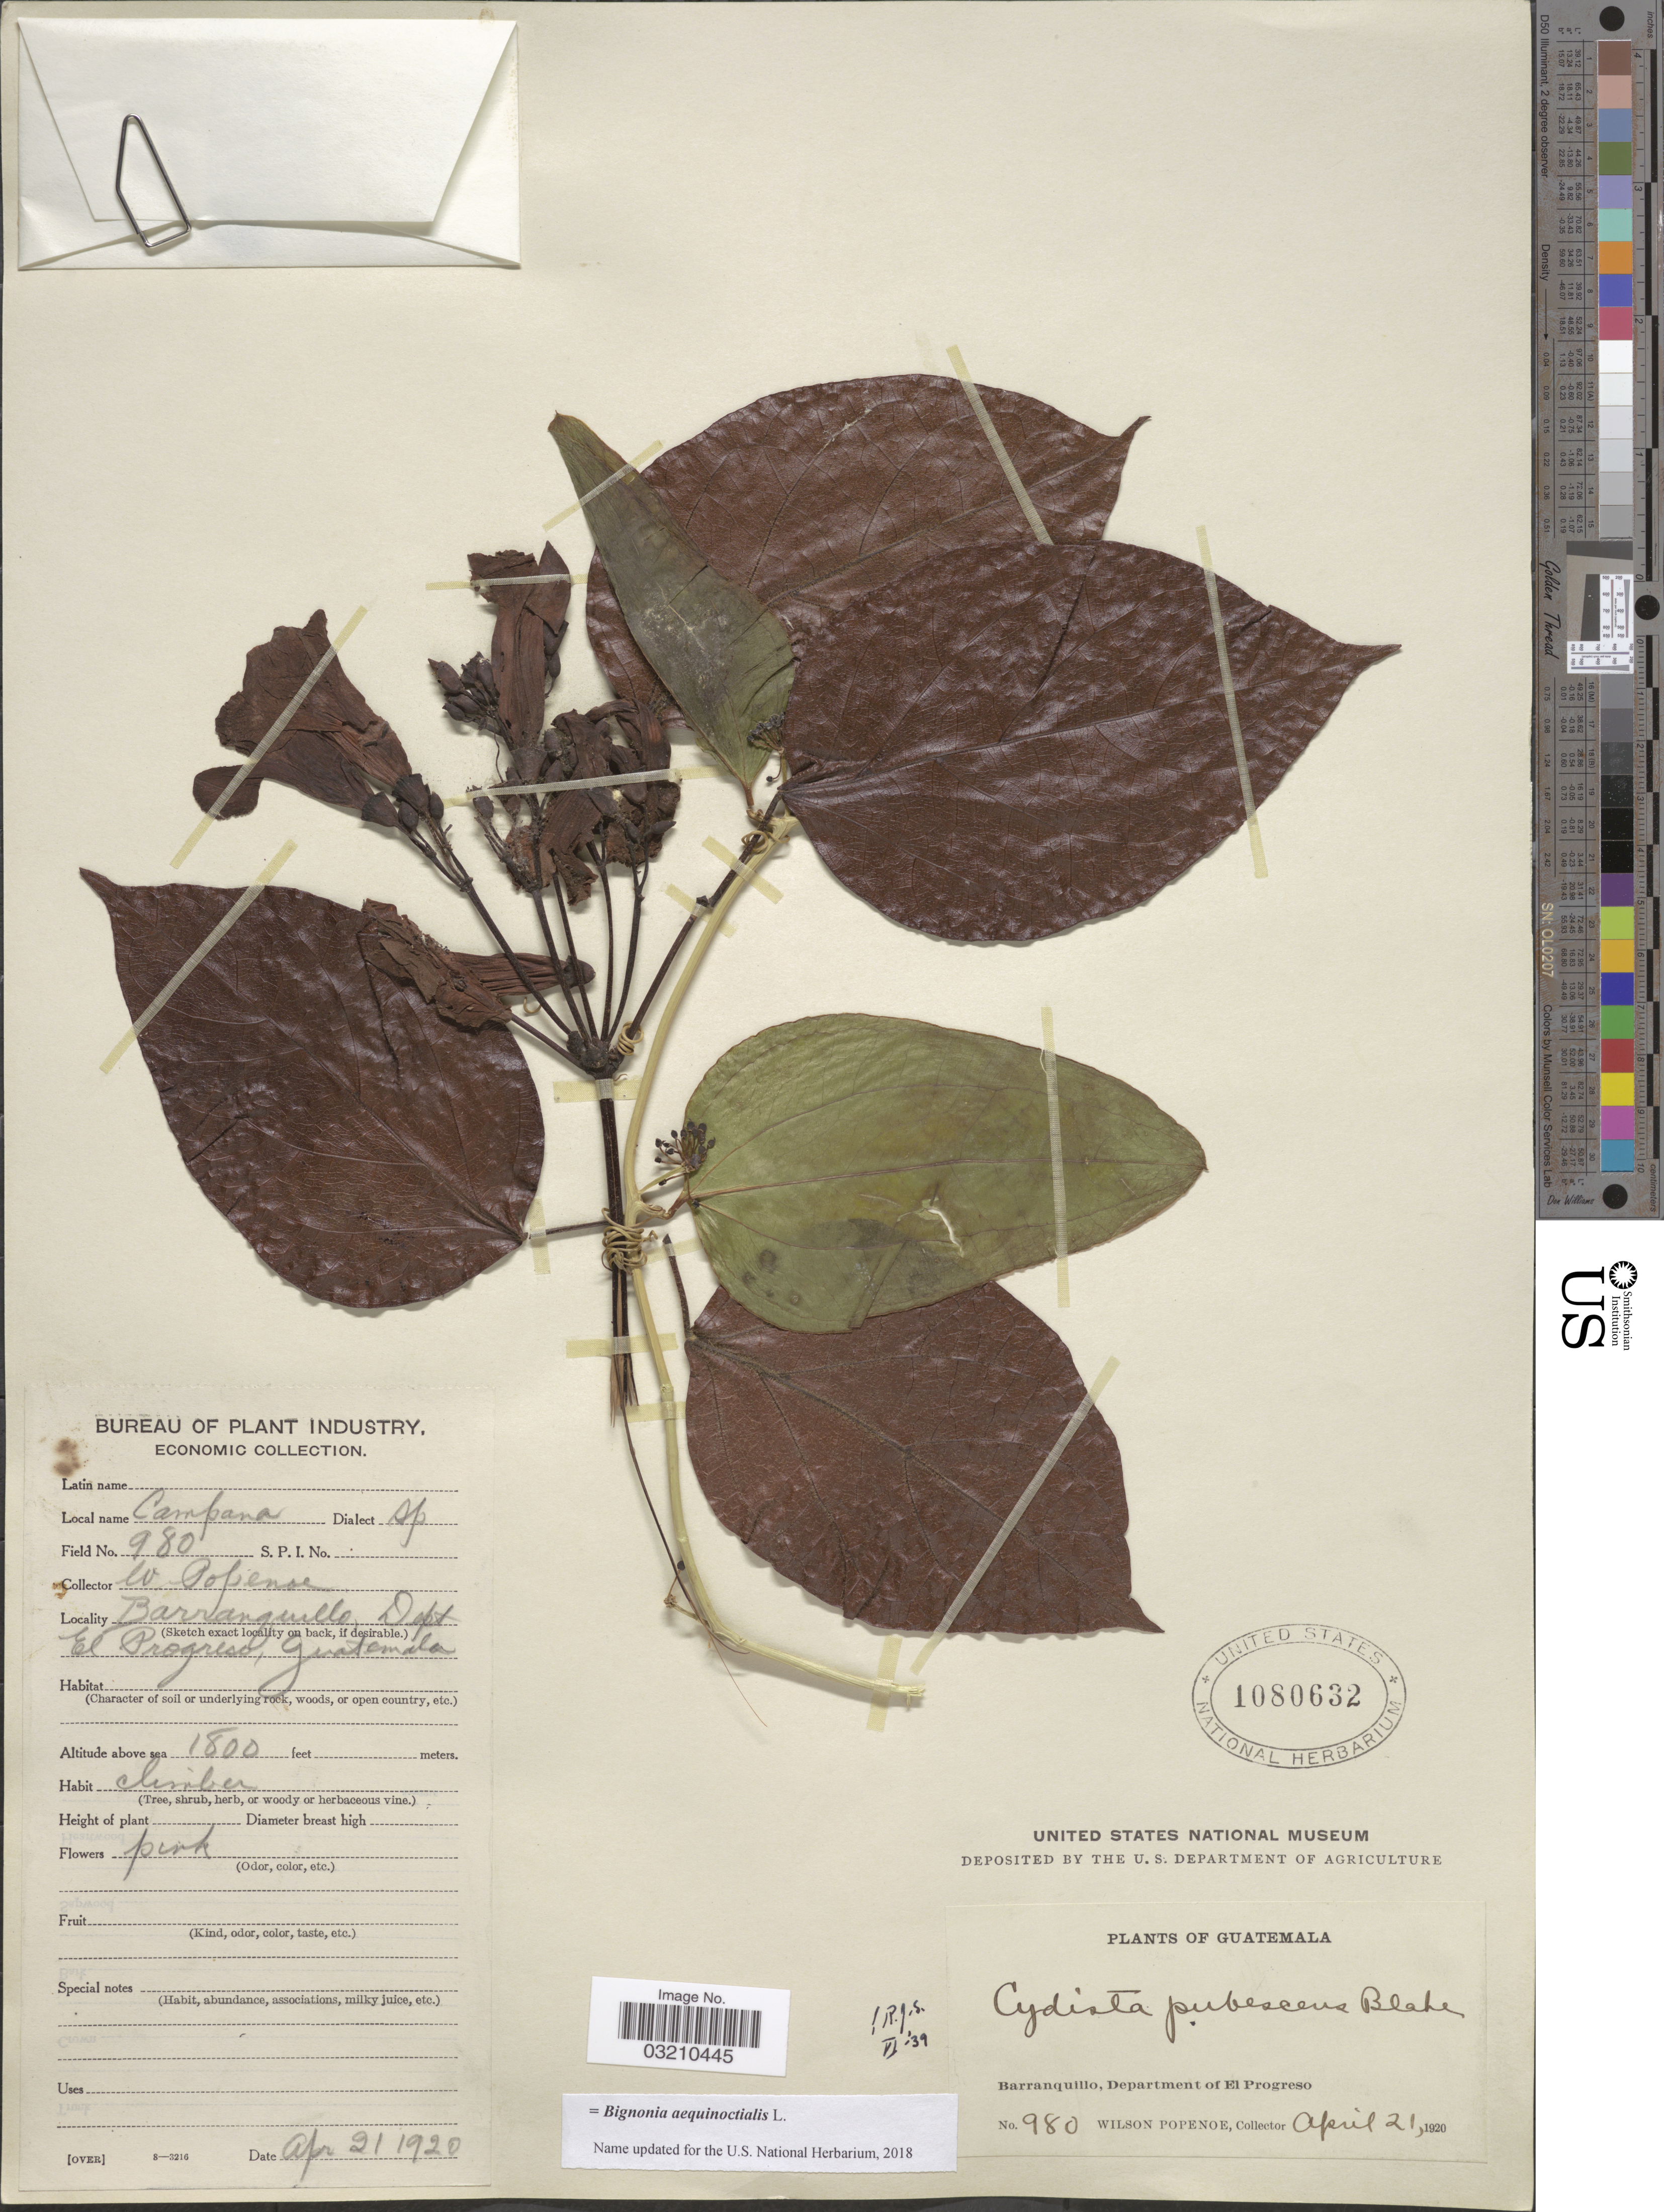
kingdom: Plantae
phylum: Tracheophyta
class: Magnoliopsida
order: Lamiales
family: Bignoniaceae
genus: Bignonia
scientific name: Bignonia aequinoctialis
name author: L.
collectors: F. Popenoe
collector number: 980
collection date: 1920-04-21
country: Guatemala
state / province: El Progreso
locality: Barranquillo, Department of El Progreso.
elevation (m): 549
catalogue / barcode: US 1080632